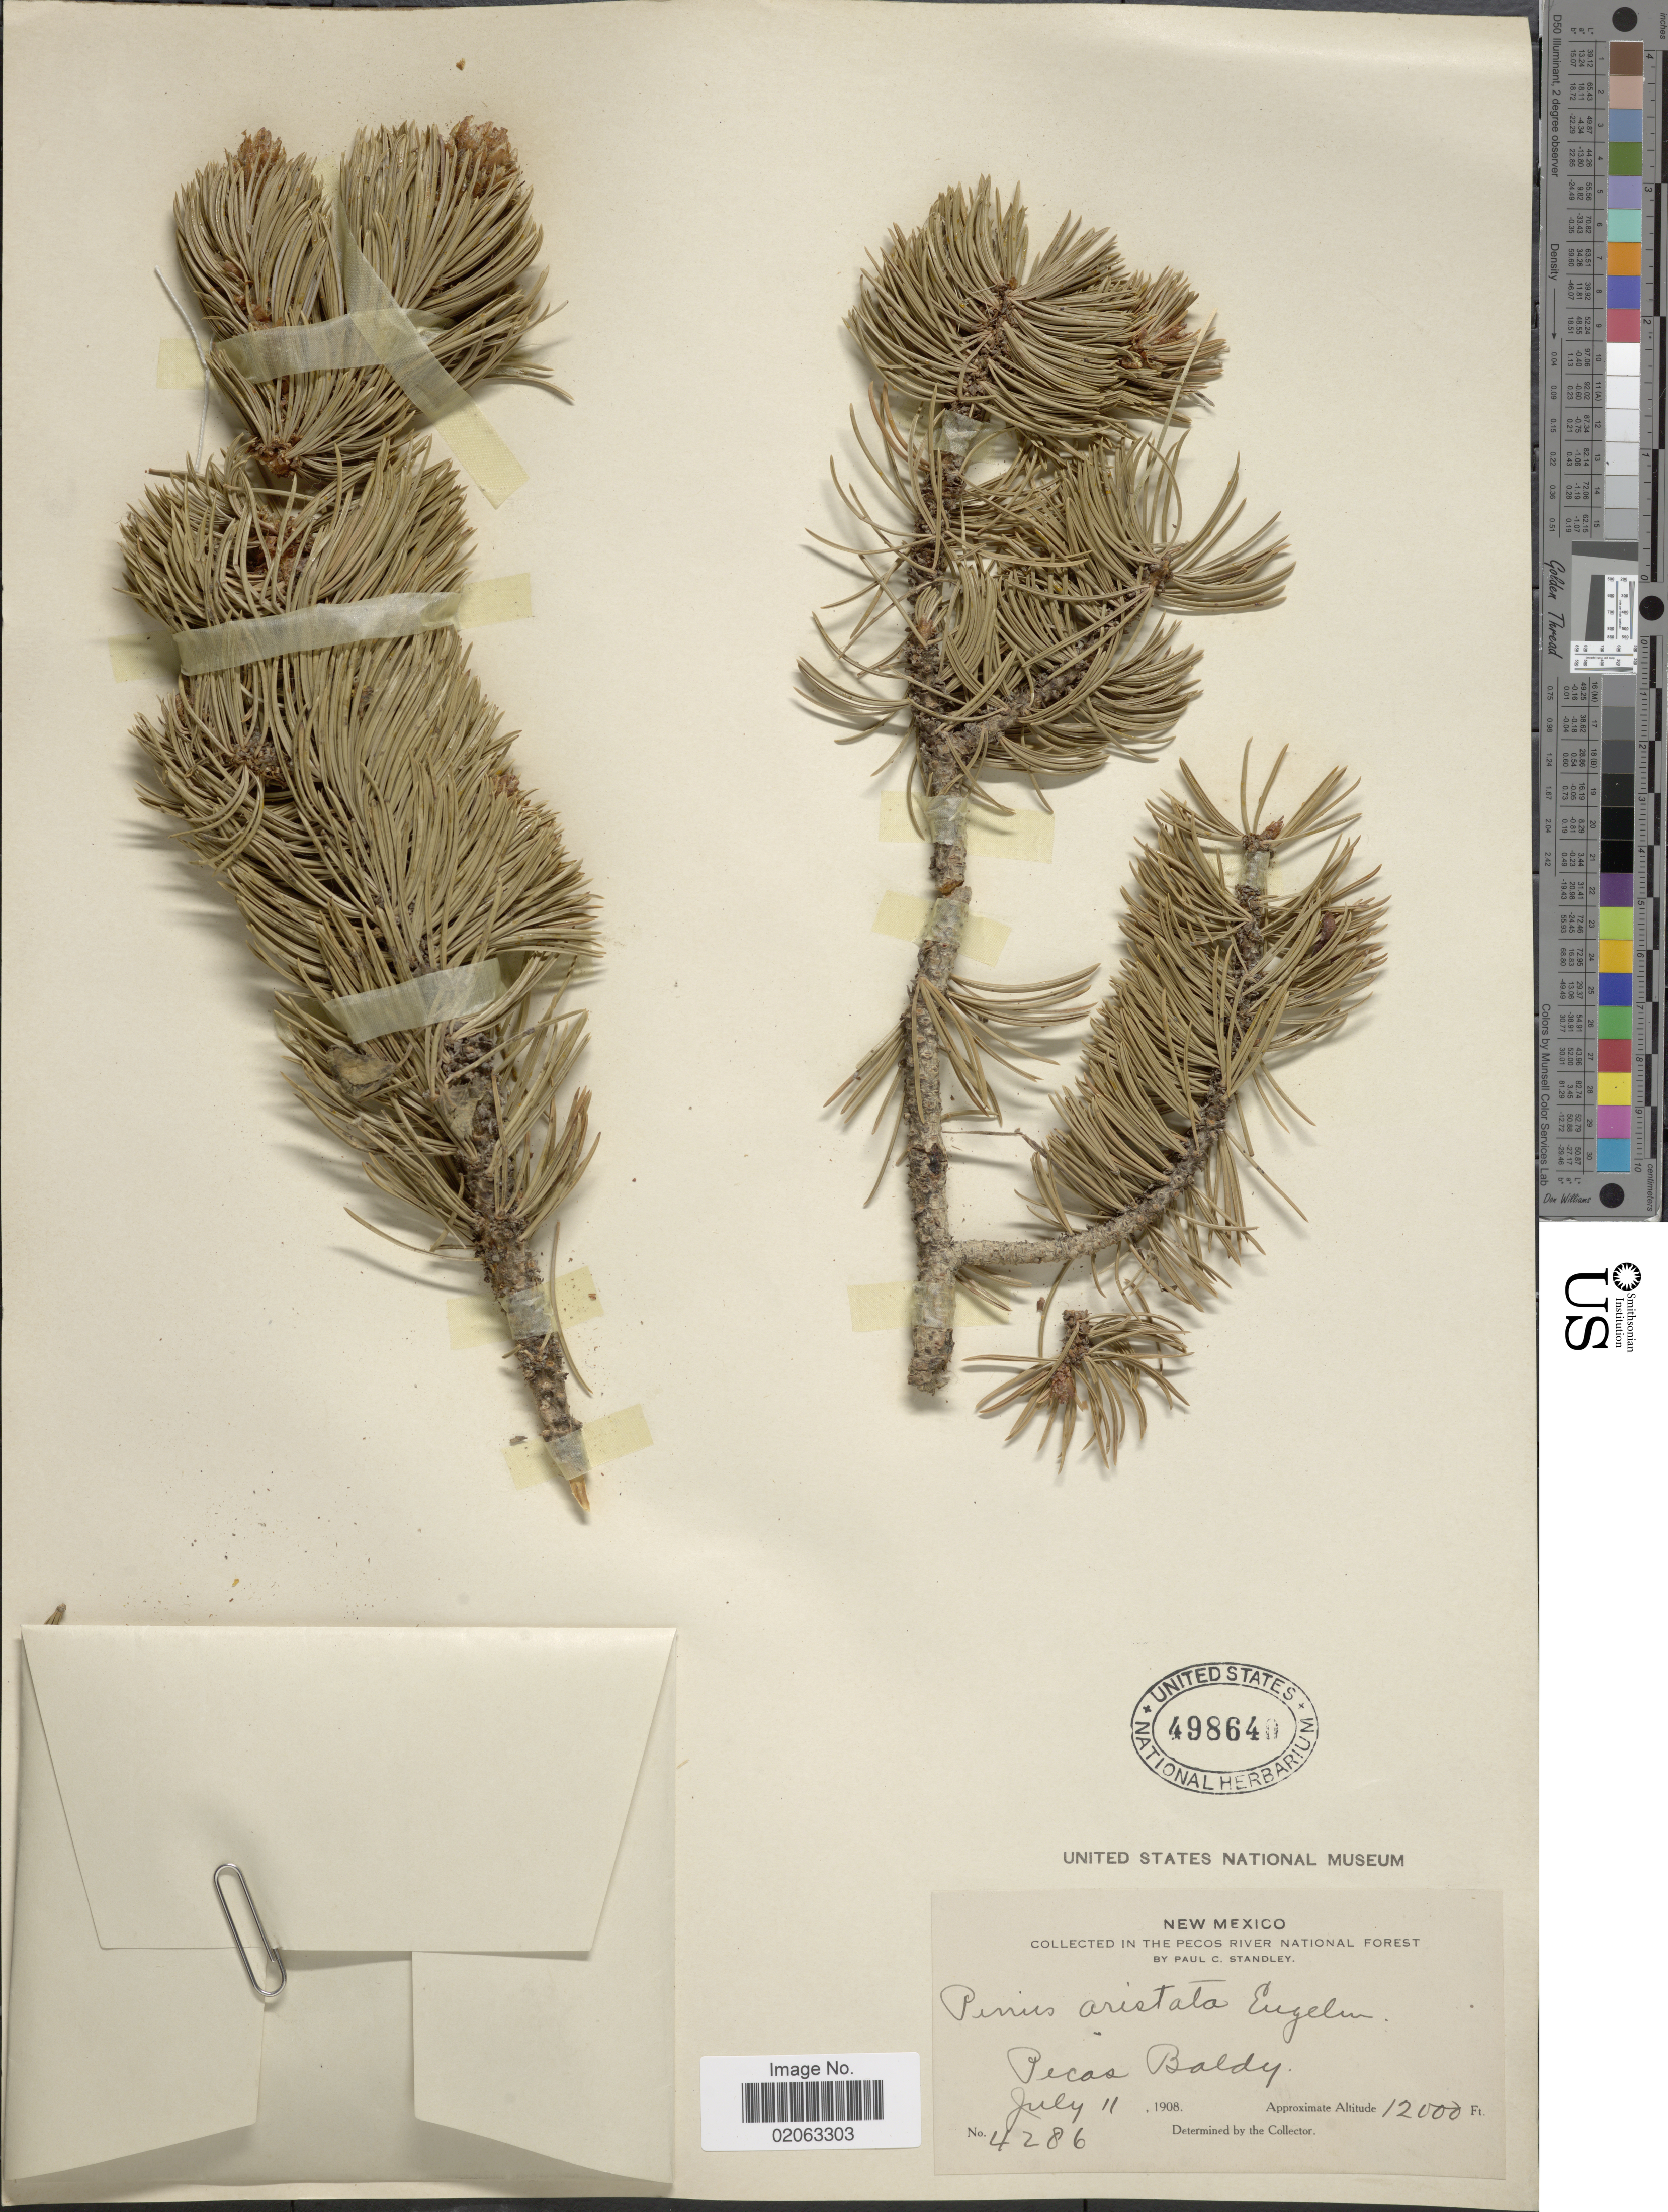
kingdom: Plantae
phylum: Tracheophyta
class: Pinopsida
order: Pinales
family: Pinaceae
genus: Pinus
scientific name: Pinus aristata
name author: Engelm.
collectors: P. C. Standley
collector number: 4286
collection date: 1908-07-11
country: United States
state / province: New Mexico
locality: In The Pecos River National Forest, Pecos Baldy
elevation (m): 3658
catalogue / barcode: US 498640